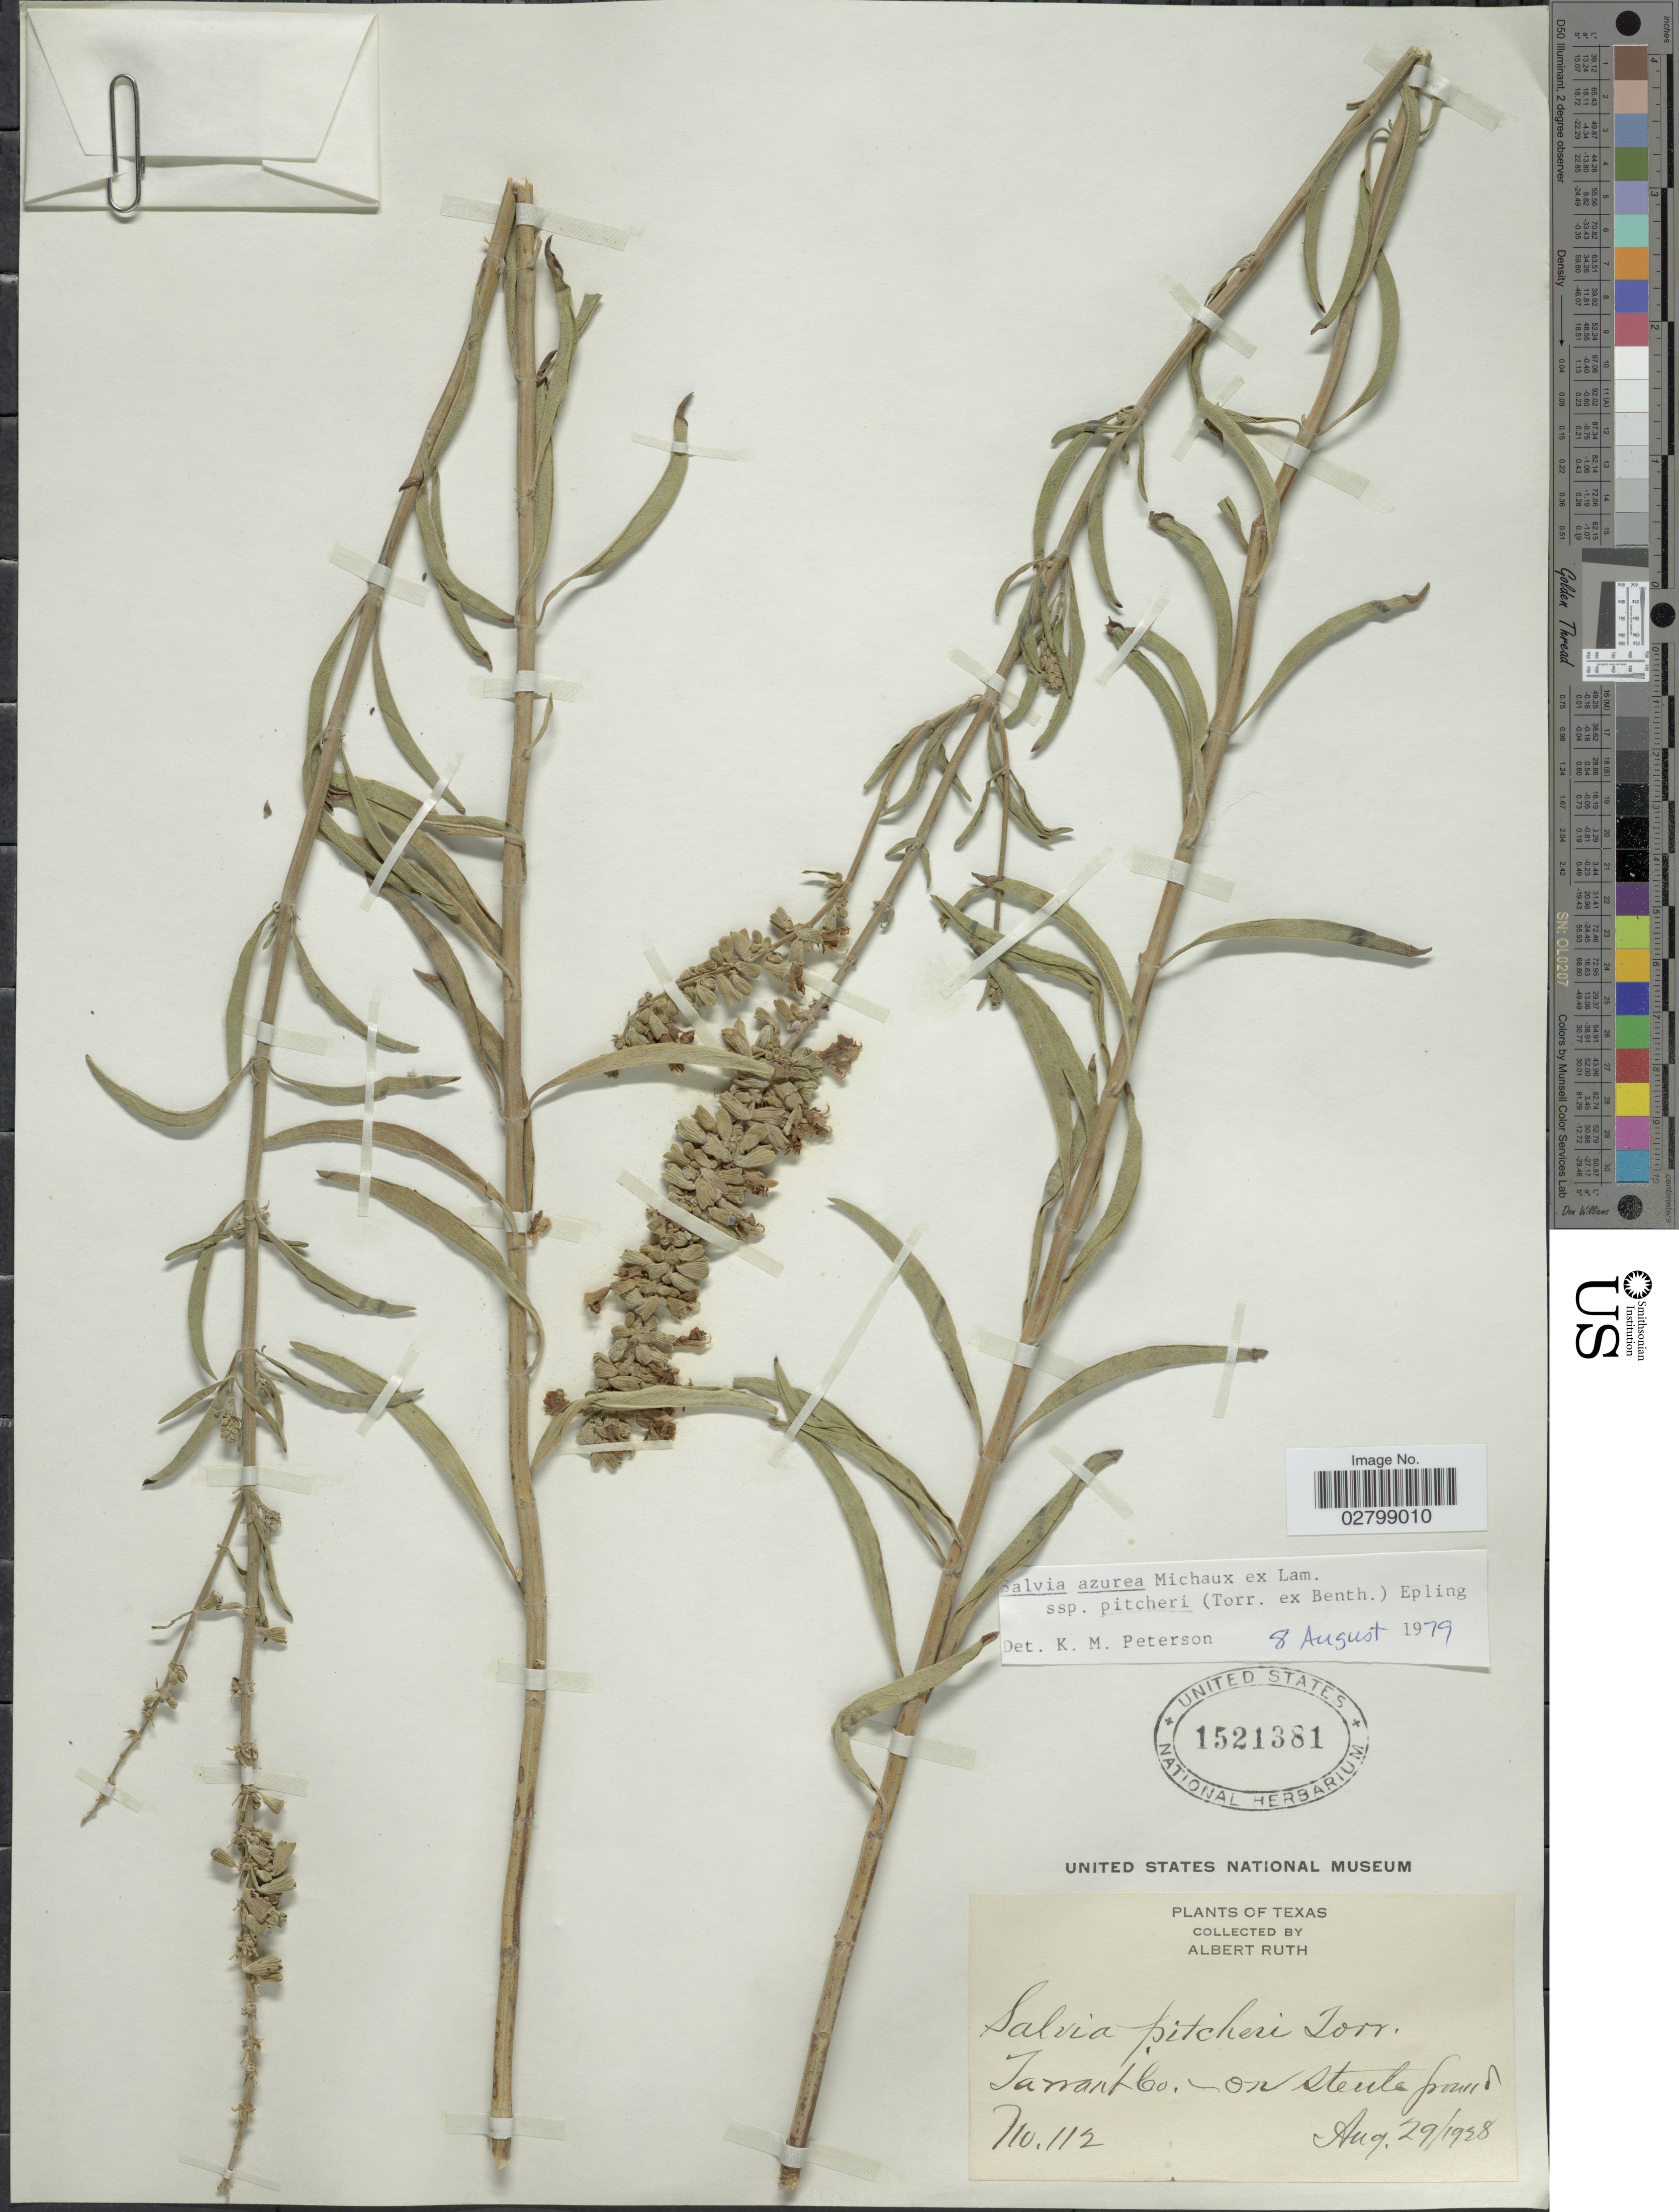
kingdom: Plantae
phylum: Tracheophyta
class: Magnoliopsida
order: Lamiales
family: Lamiaceae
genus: Salvia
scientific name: Salvia azurea subsp. pitcheri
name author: Michx. ex Lam.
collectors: A. Ruth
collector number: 112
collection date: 1928-08-29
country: United States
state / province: Texas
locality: Tarrant Co.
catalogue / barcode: US 1521381